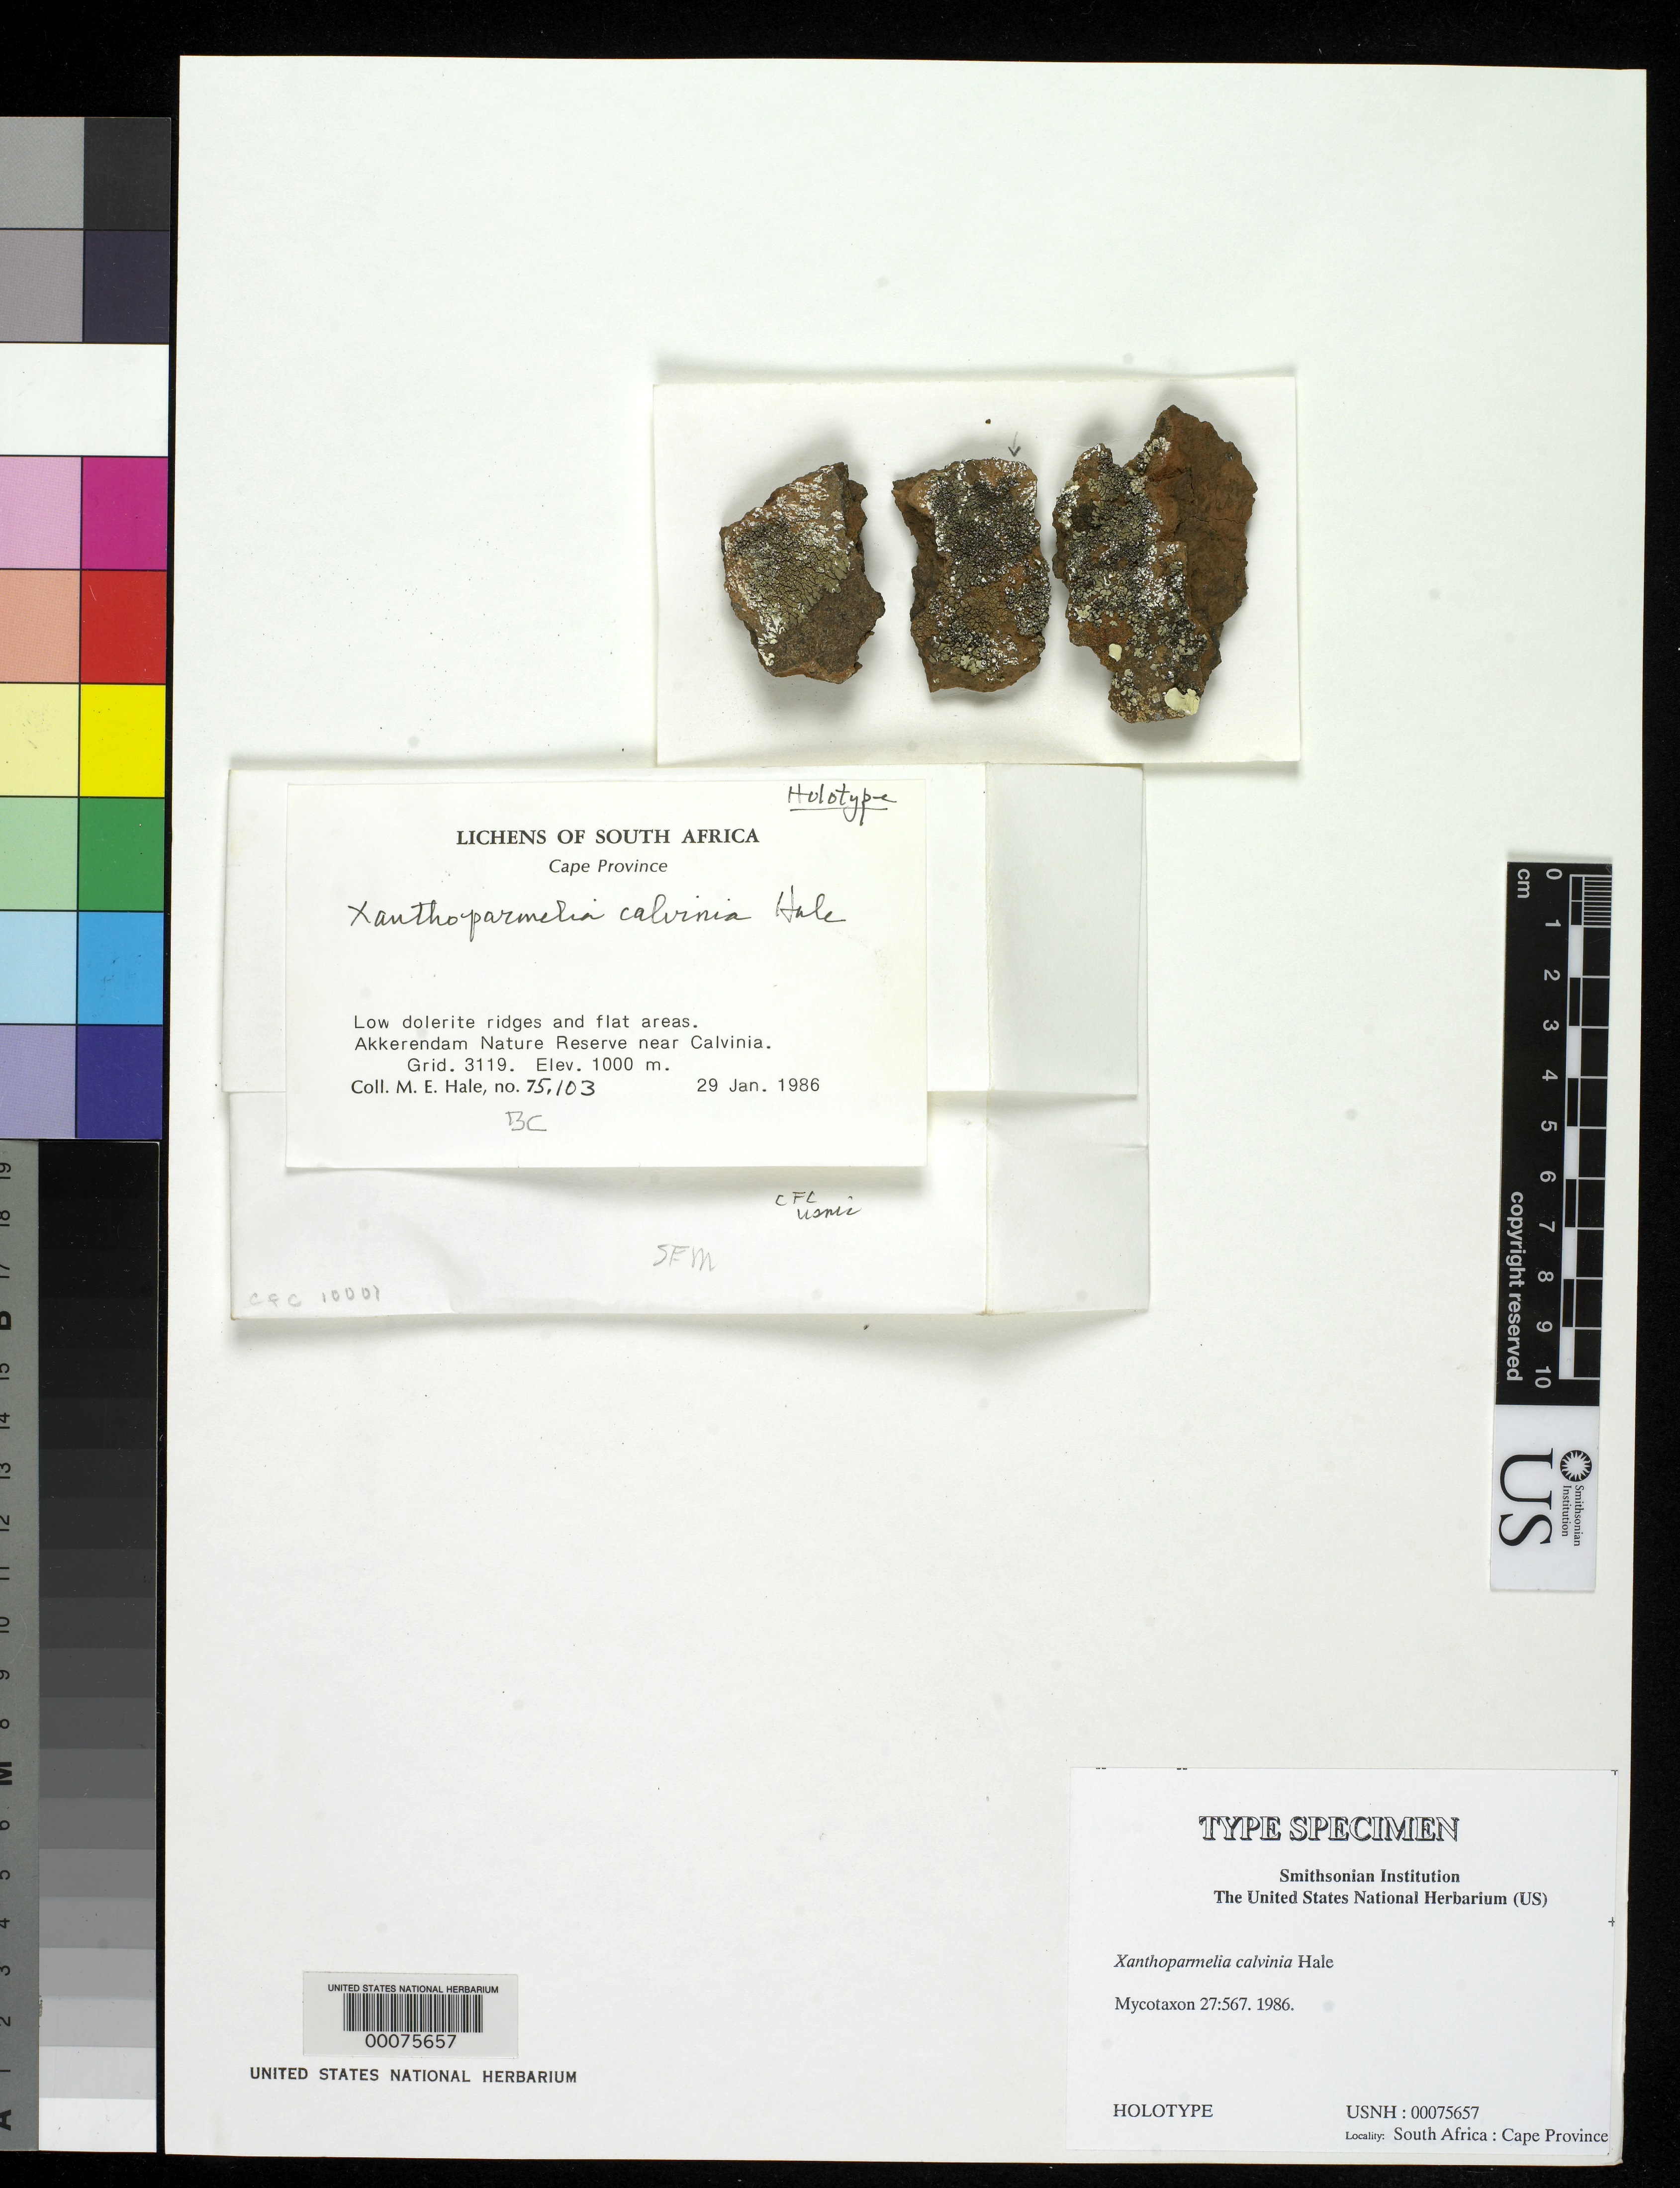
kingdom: Fungi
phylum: Ascomycota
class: Lecanoromycetes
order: Lecanorales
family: Parmeliaceae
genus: Xanthoparmelia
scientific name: Xanthoparmelia calvinia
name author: Hale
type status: Holotype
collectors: M. Hale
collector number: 75103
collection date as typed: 29 Jan 1986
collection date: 1986-01-29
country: South Africa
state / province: Northern Cape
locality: Grid 3119 BC, Akkerendam Nature Reserve near Calvinia, low dolerite ridges and flat areas.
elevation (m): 1000